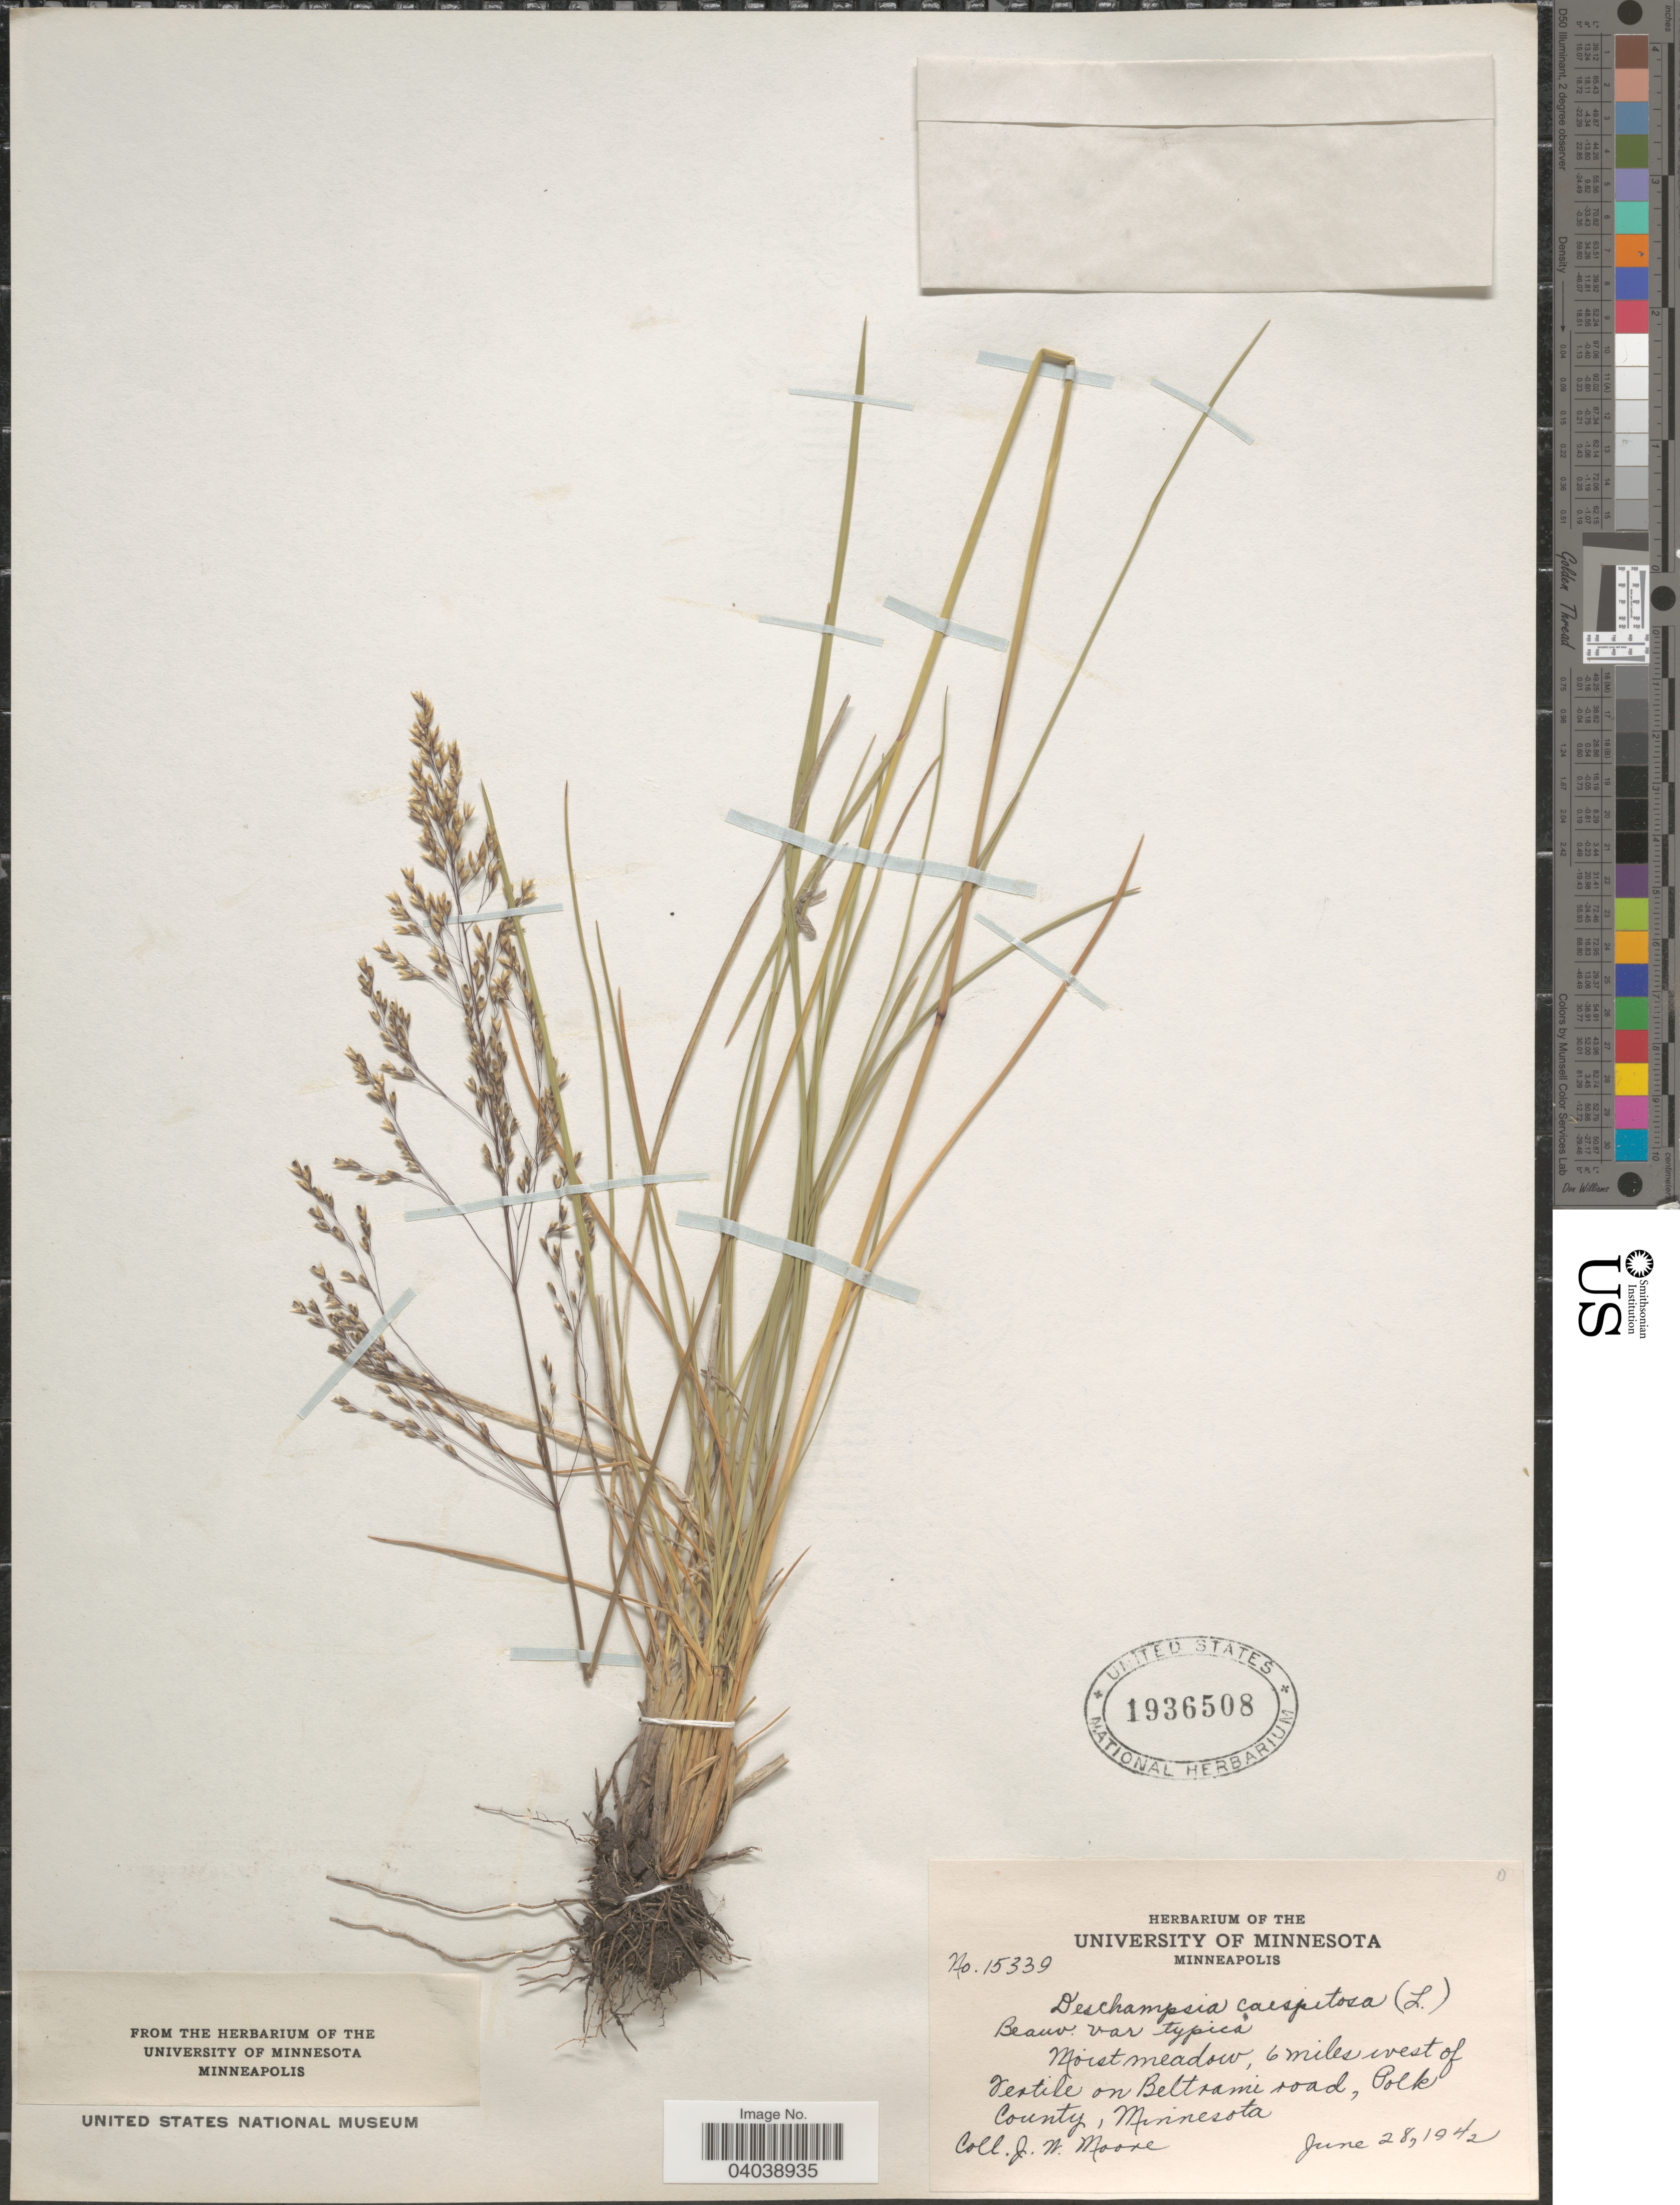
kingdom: Plantae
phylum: Tracheophyta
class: Liliopsida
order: Poales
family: Poaceae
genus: Deschampsia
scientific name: Deschampsia cespitosa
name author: (L.) P. Beauv.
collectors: J. Moore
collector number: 15339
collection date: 1942-06-28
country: United States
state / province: Minnesota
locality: Moist meadow, 6 miles west of Vertile on Beltrami road, Polk County.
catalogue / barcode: US 1936508